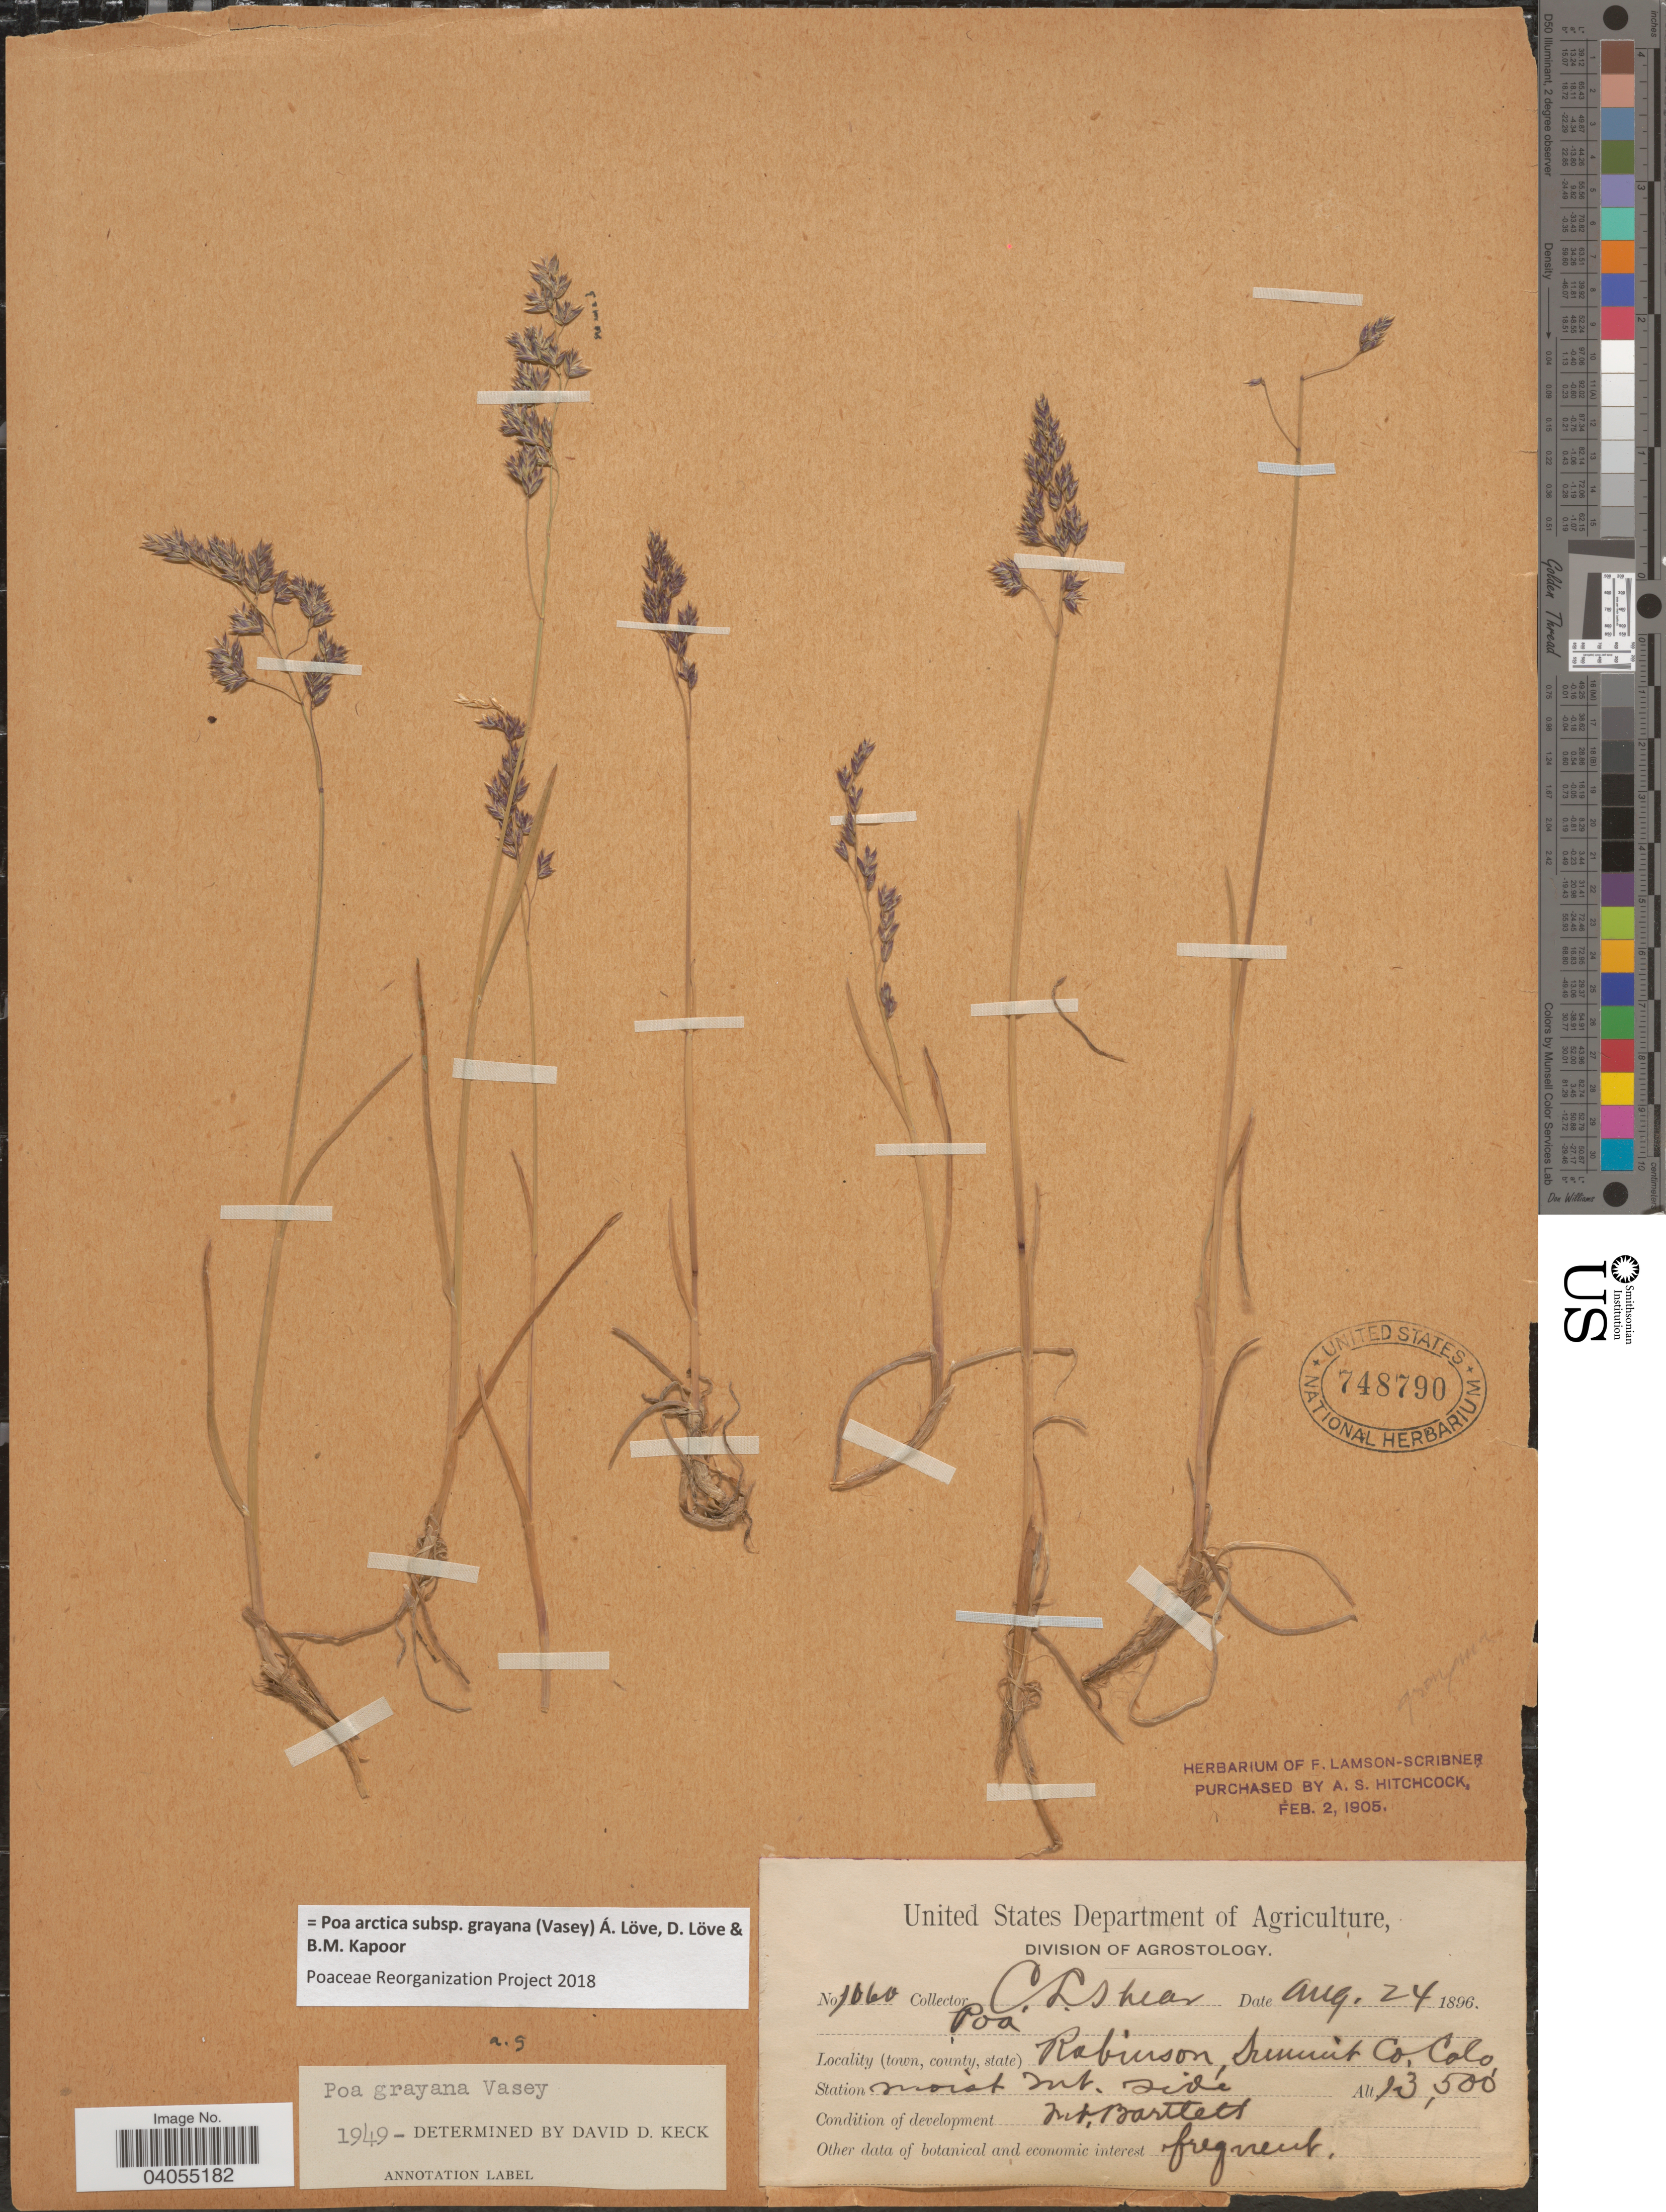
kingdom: Plantae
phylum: Tracheophyta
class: Liliopsida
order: Poales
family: Poaceae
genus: Poa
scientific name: Poa arctica subsp. grayana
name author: (Vasey) Á. Löve et al.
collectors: C. L. Shear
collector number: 1060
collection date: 1896-08-24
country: United States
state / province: Colorado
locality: Robinson, Summit County. Station moist mt. side.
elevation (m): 4115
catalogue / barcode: US 748790